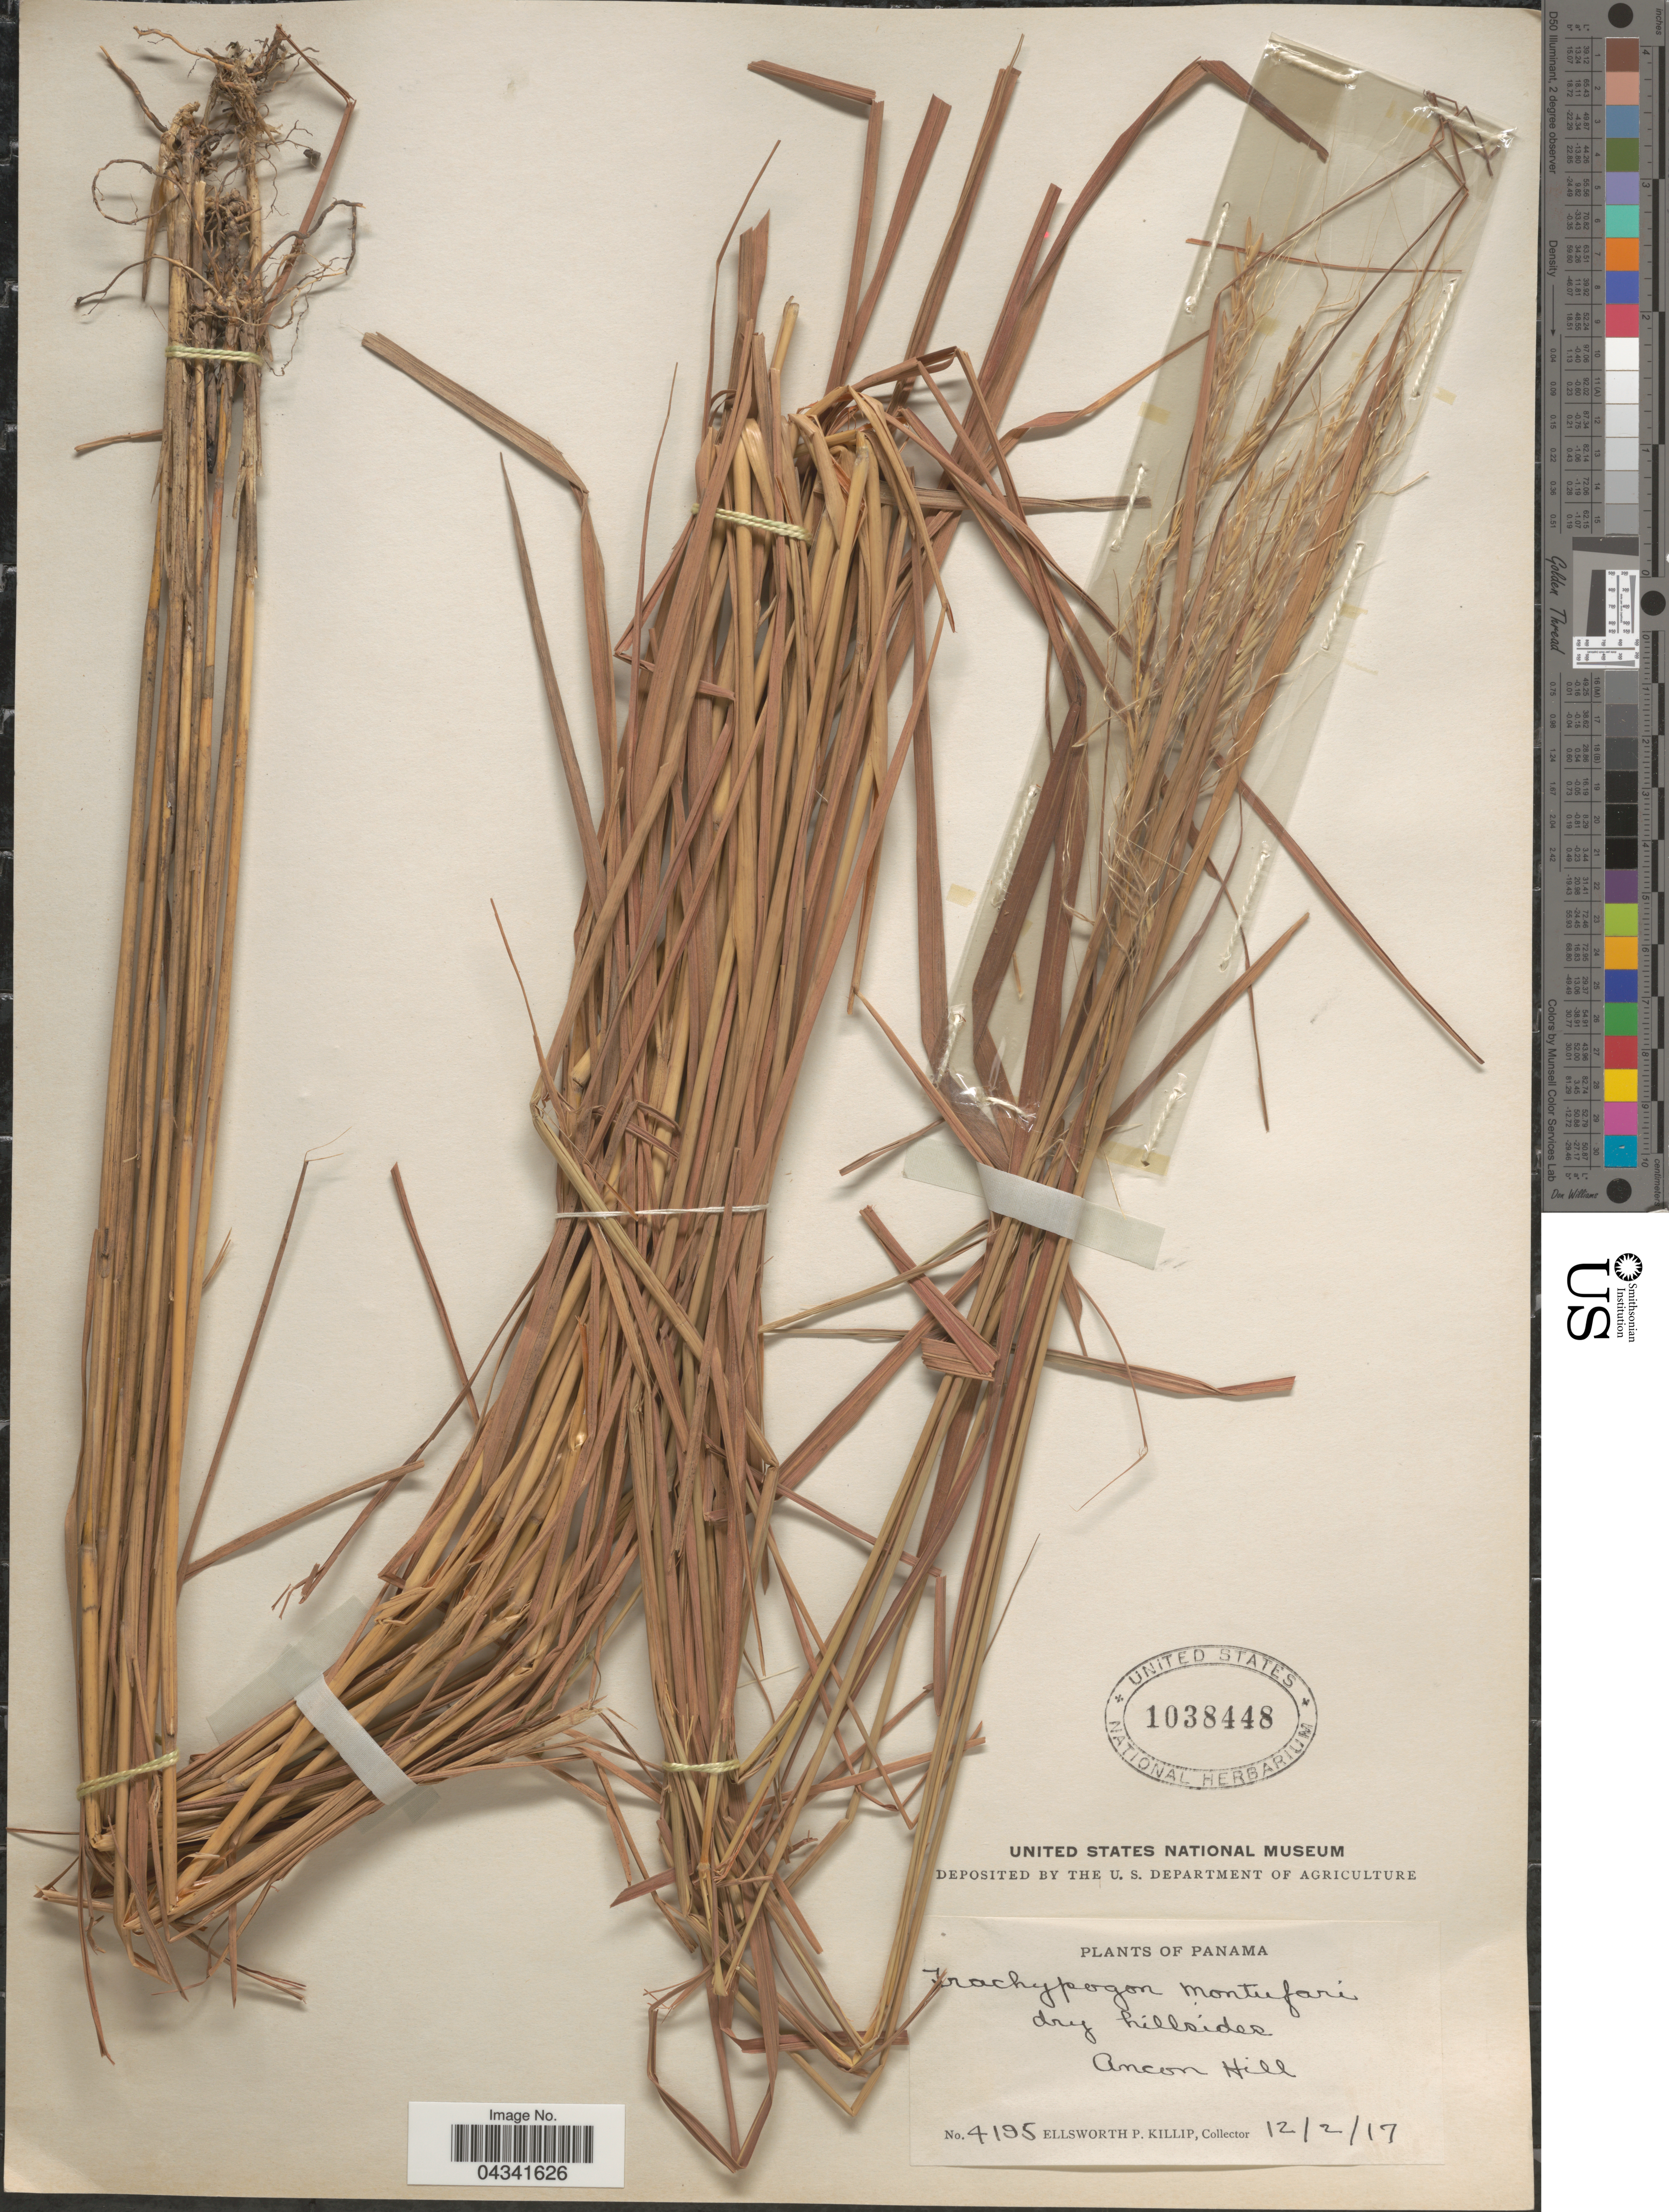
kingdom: Plantae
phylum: Tracheophyta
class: Liliopsida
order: Poales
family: Poaceae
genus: Trachypogon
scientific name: Trachypogon spicatus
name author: (L. f.) Kuntze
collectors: E. P. Killip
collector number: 4195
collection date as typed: Transcribed d/m/y: 12/2/17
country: Panama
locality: Ancon Hill.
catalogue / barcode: US 1038448